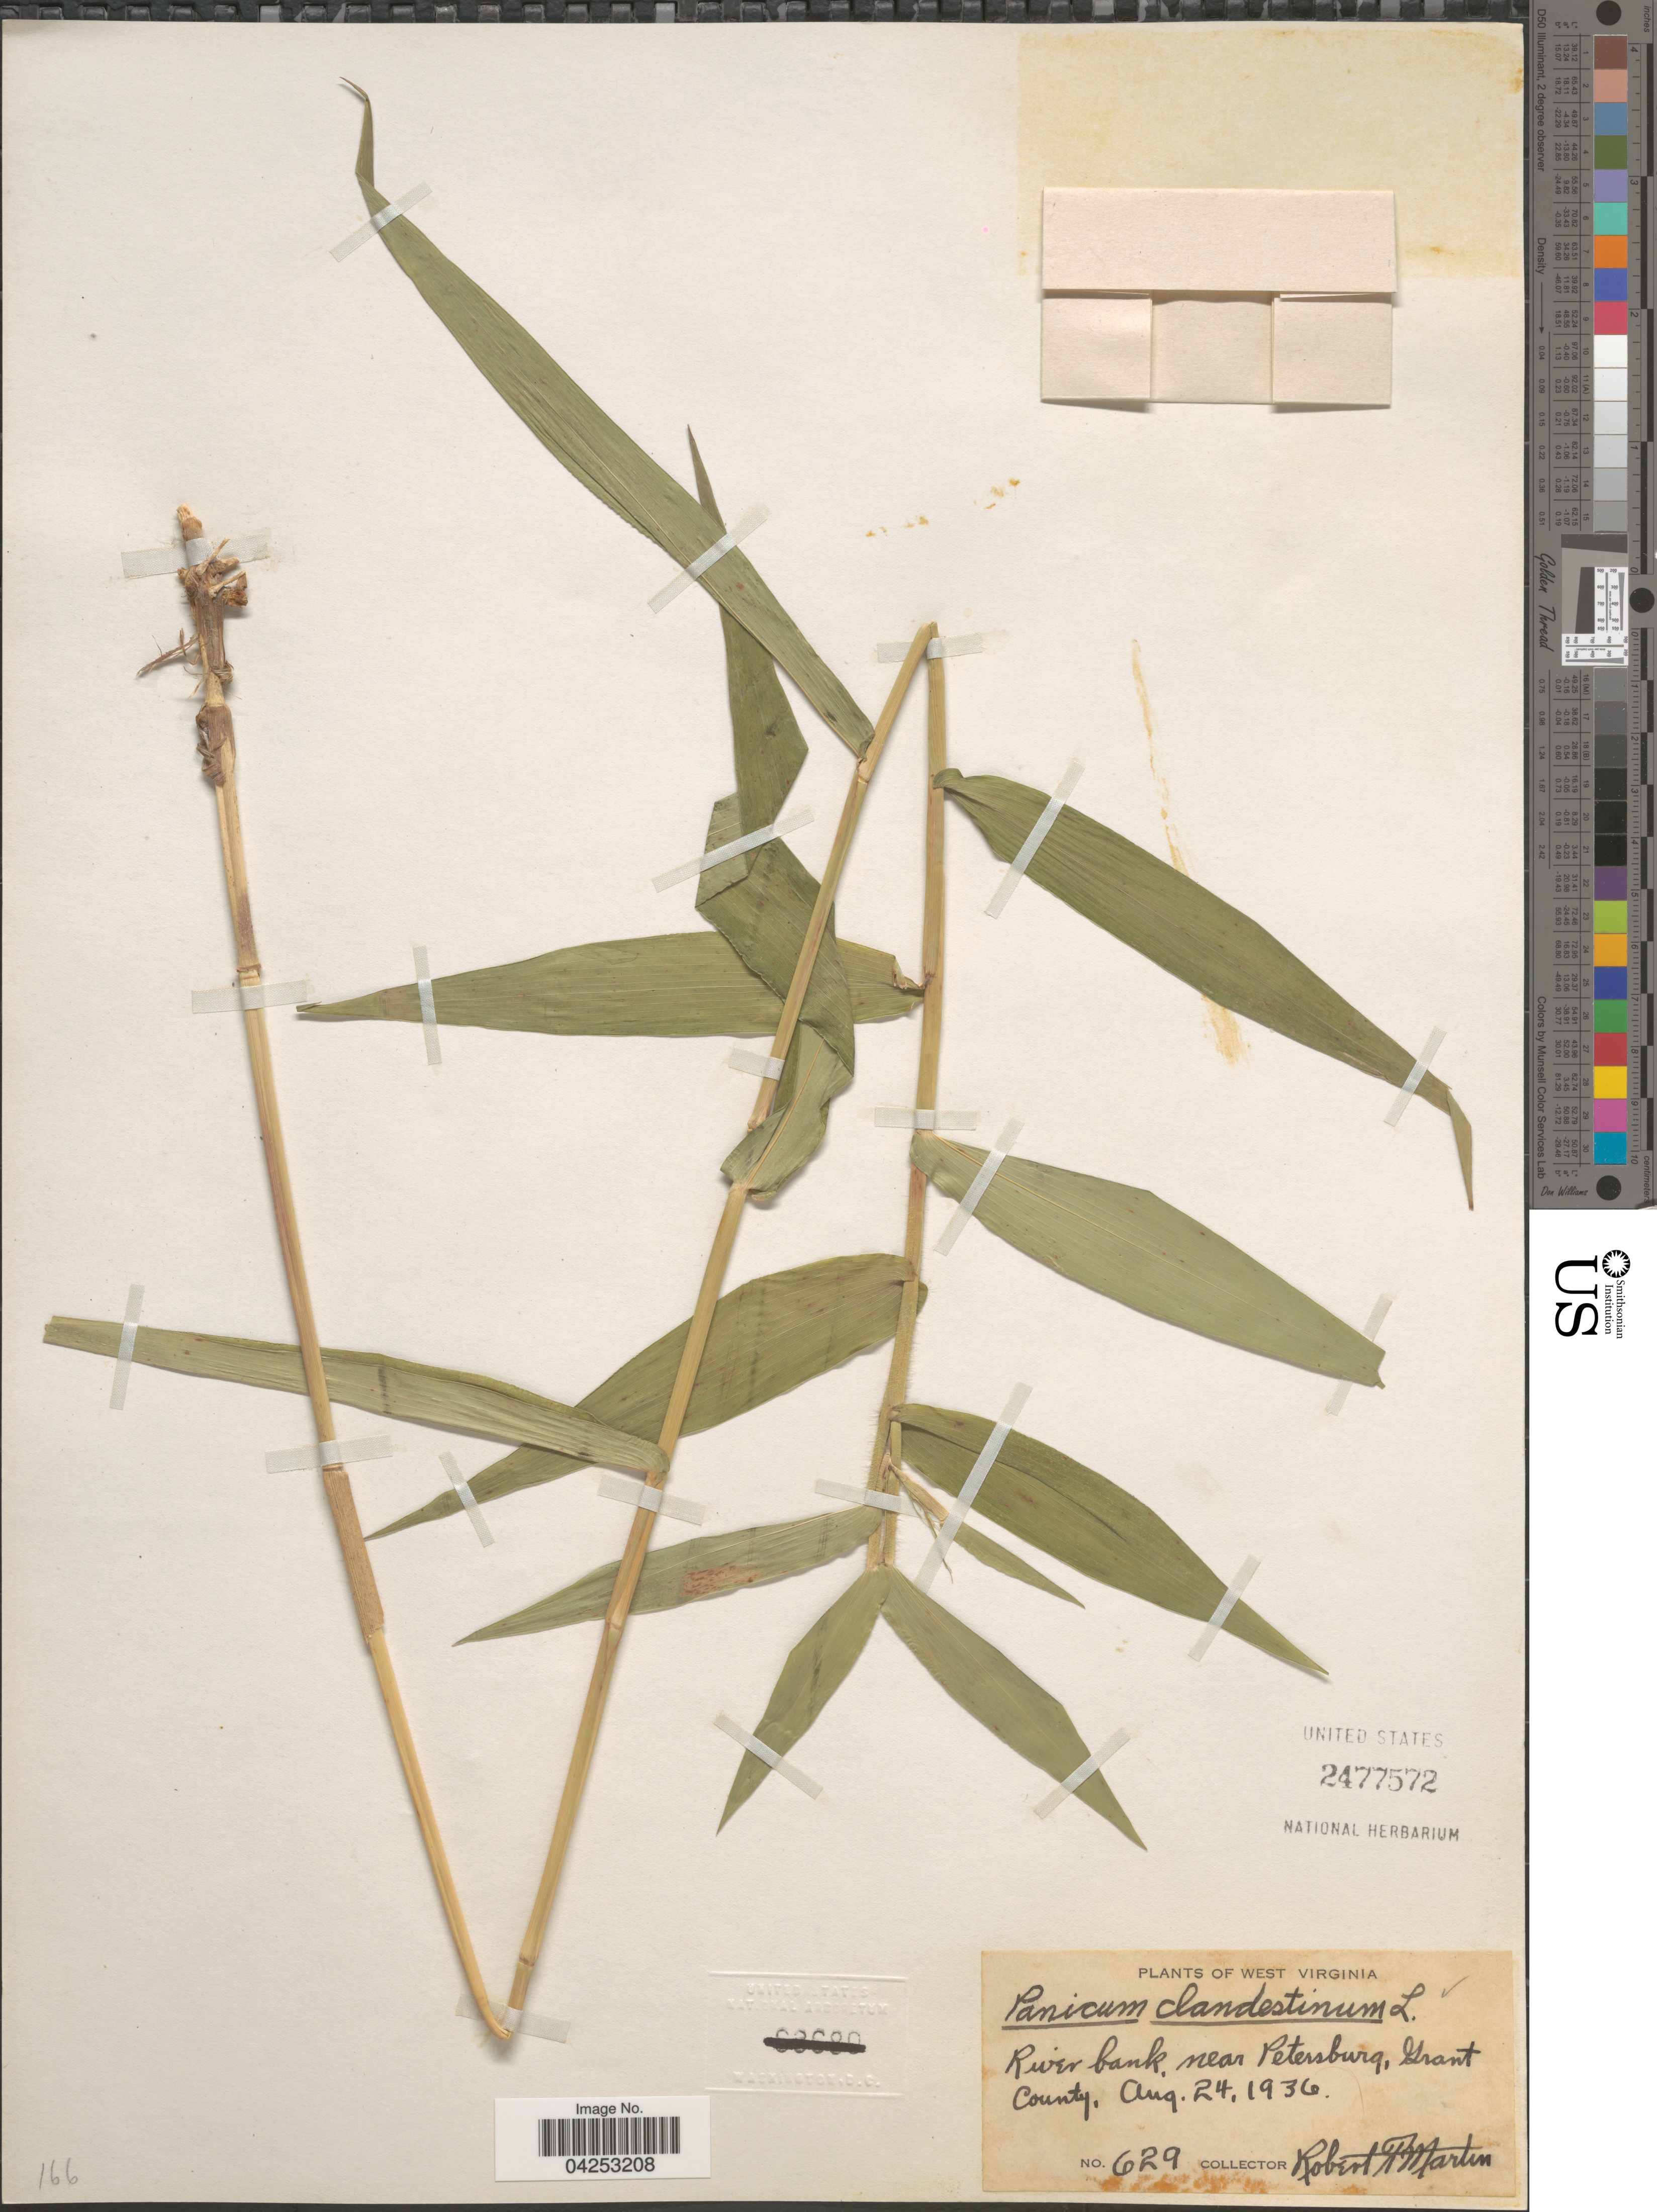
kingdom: Plantae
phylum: Tracheophyta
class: Liliopsida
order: Poales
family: Poaceae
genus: Dichanthelium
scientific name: Dichanthelium clandestinum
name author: (L.) Gould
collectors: R. F. Martin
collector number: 629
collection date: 1936-08-24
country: United States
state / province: West Virginia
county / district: Grant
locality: River bank near Petersburg, Grant County.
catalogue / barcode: US 2477572